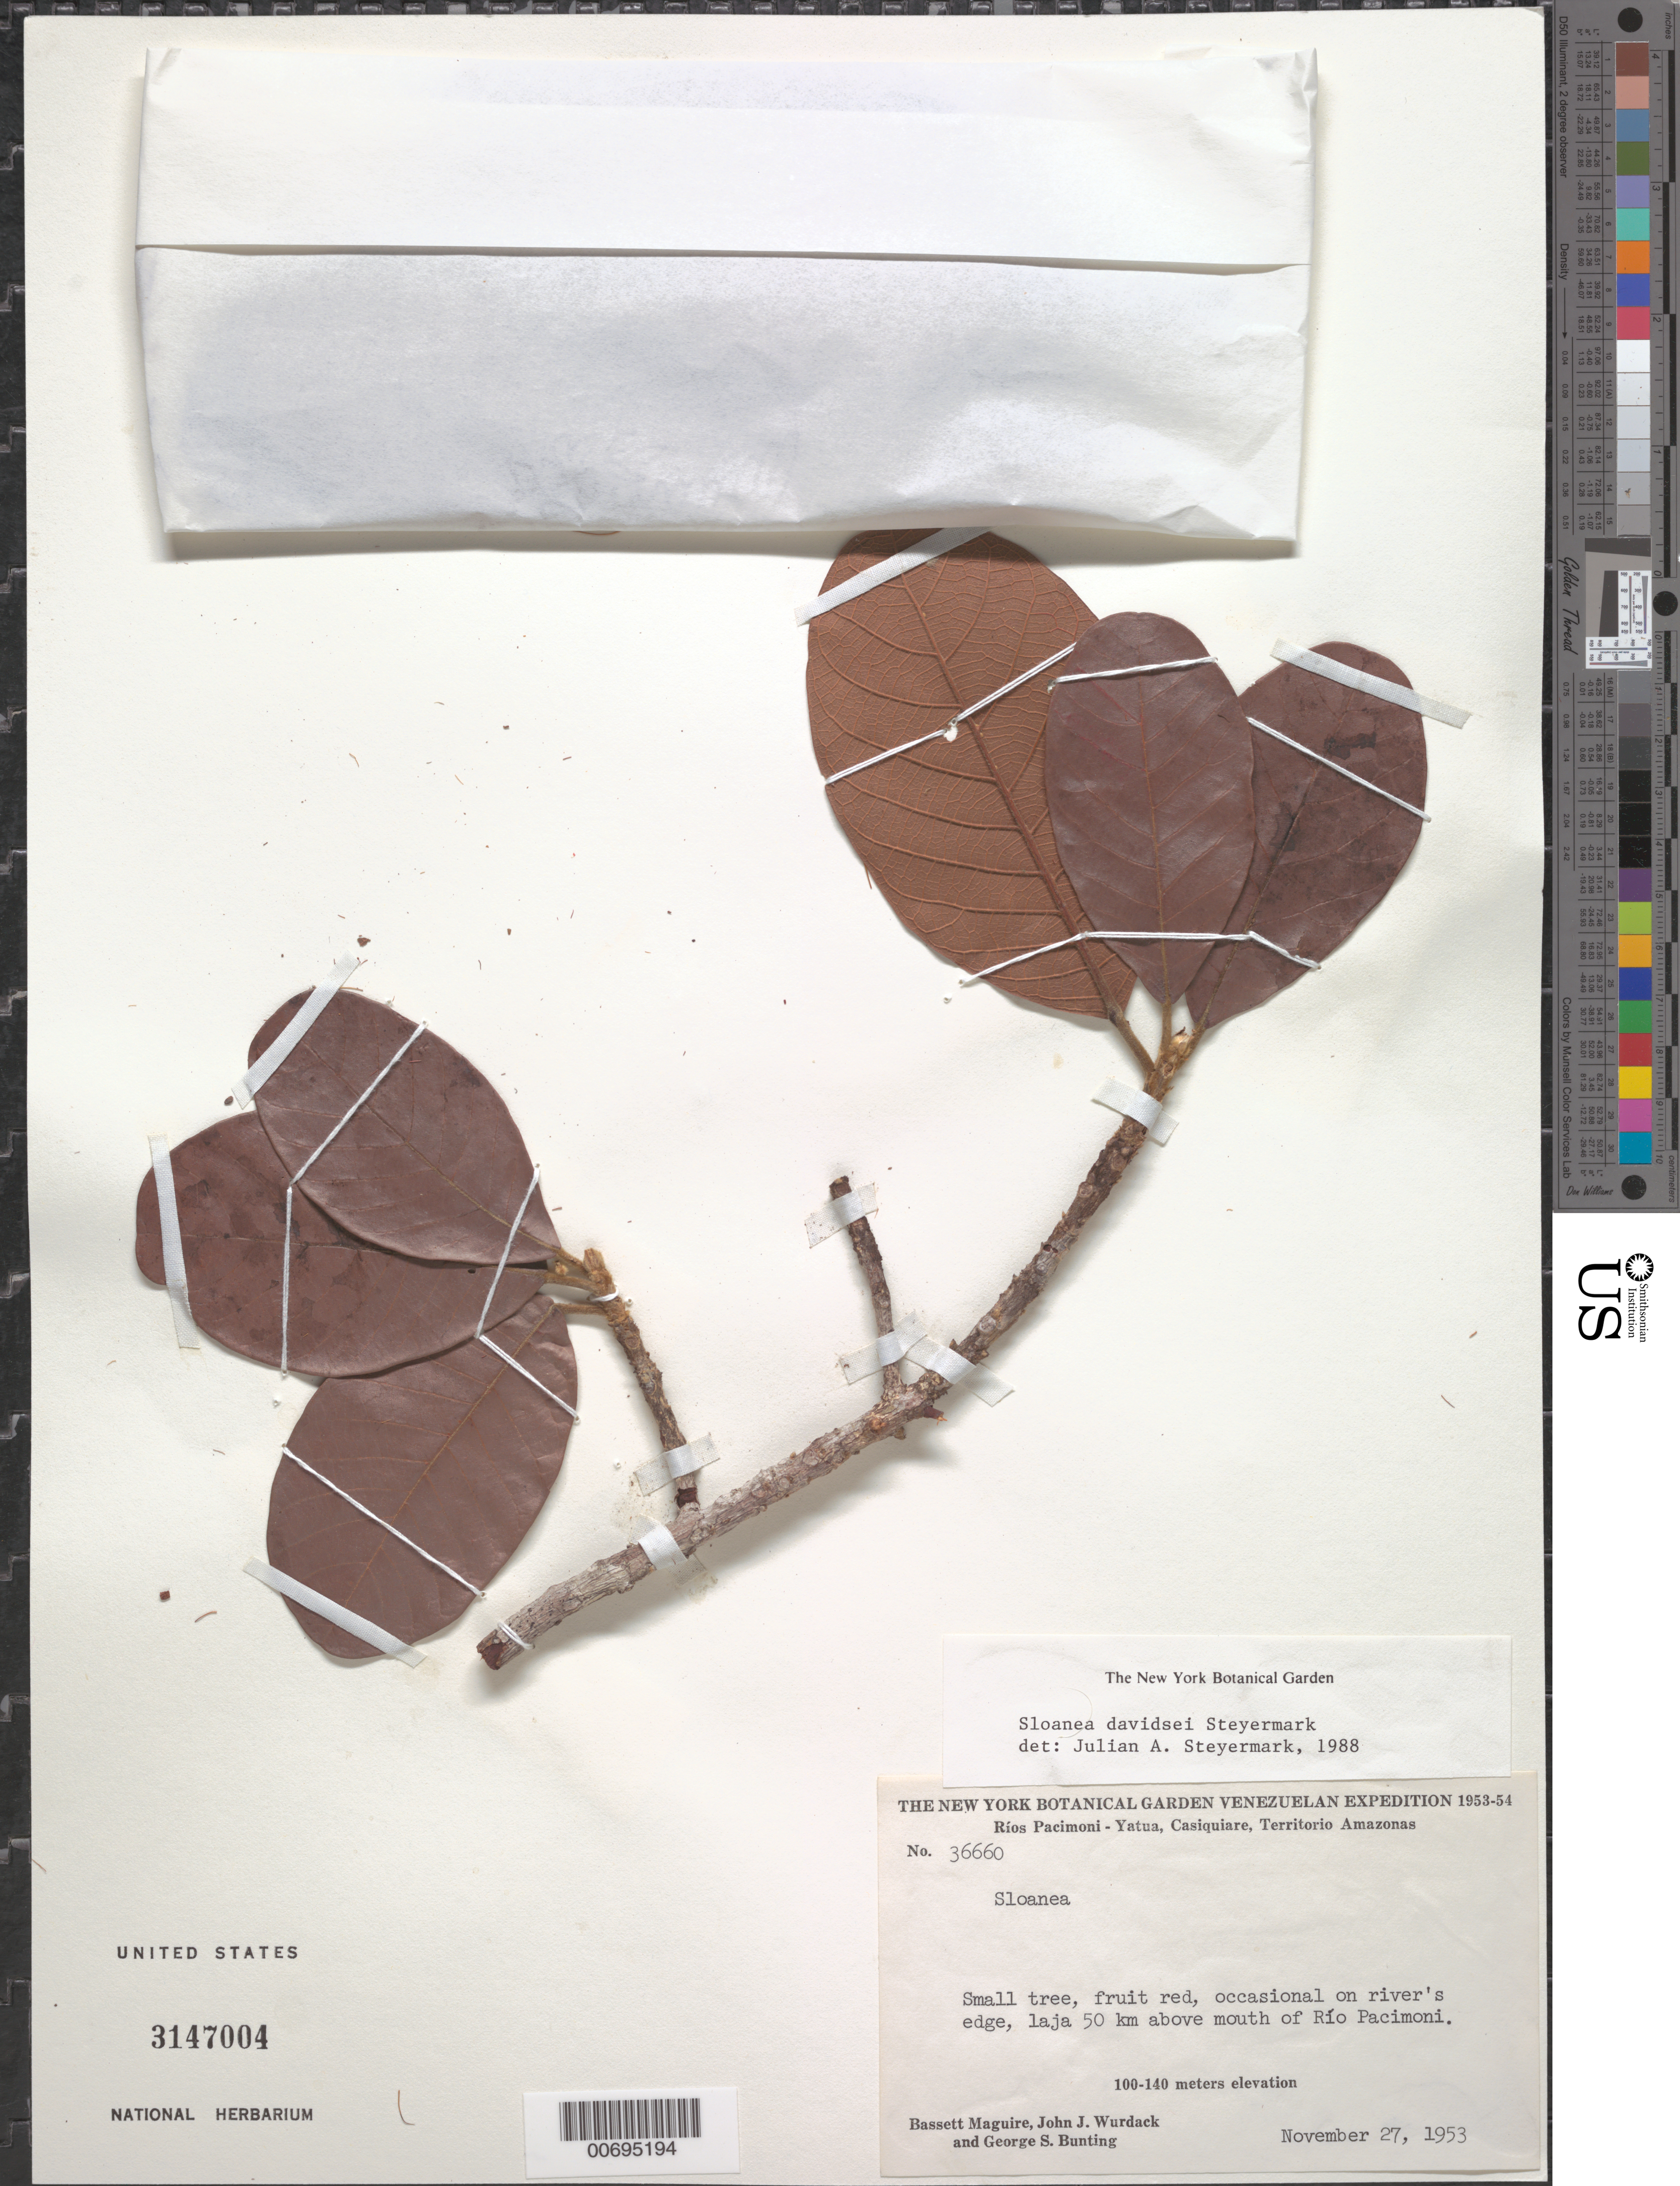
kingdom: Plantae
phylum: Tracheophyta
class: Magnoliopsida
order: Oxalidales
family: Elaeocarpaceae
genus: Sloanea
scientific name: Sloanea davidsei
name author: Steyerm.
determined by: Steyermark, Julian A., (VEN)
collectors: B. Maguire, J. J. Wurdack & G. S. Bunting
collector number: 36660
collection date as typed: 27-Nov-53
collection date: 1953-11-27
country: Venezuela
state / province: Amazonas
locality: Río Pacimoni, 50 km above mouth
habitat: River edge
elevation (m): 100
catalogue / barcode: US 3147004